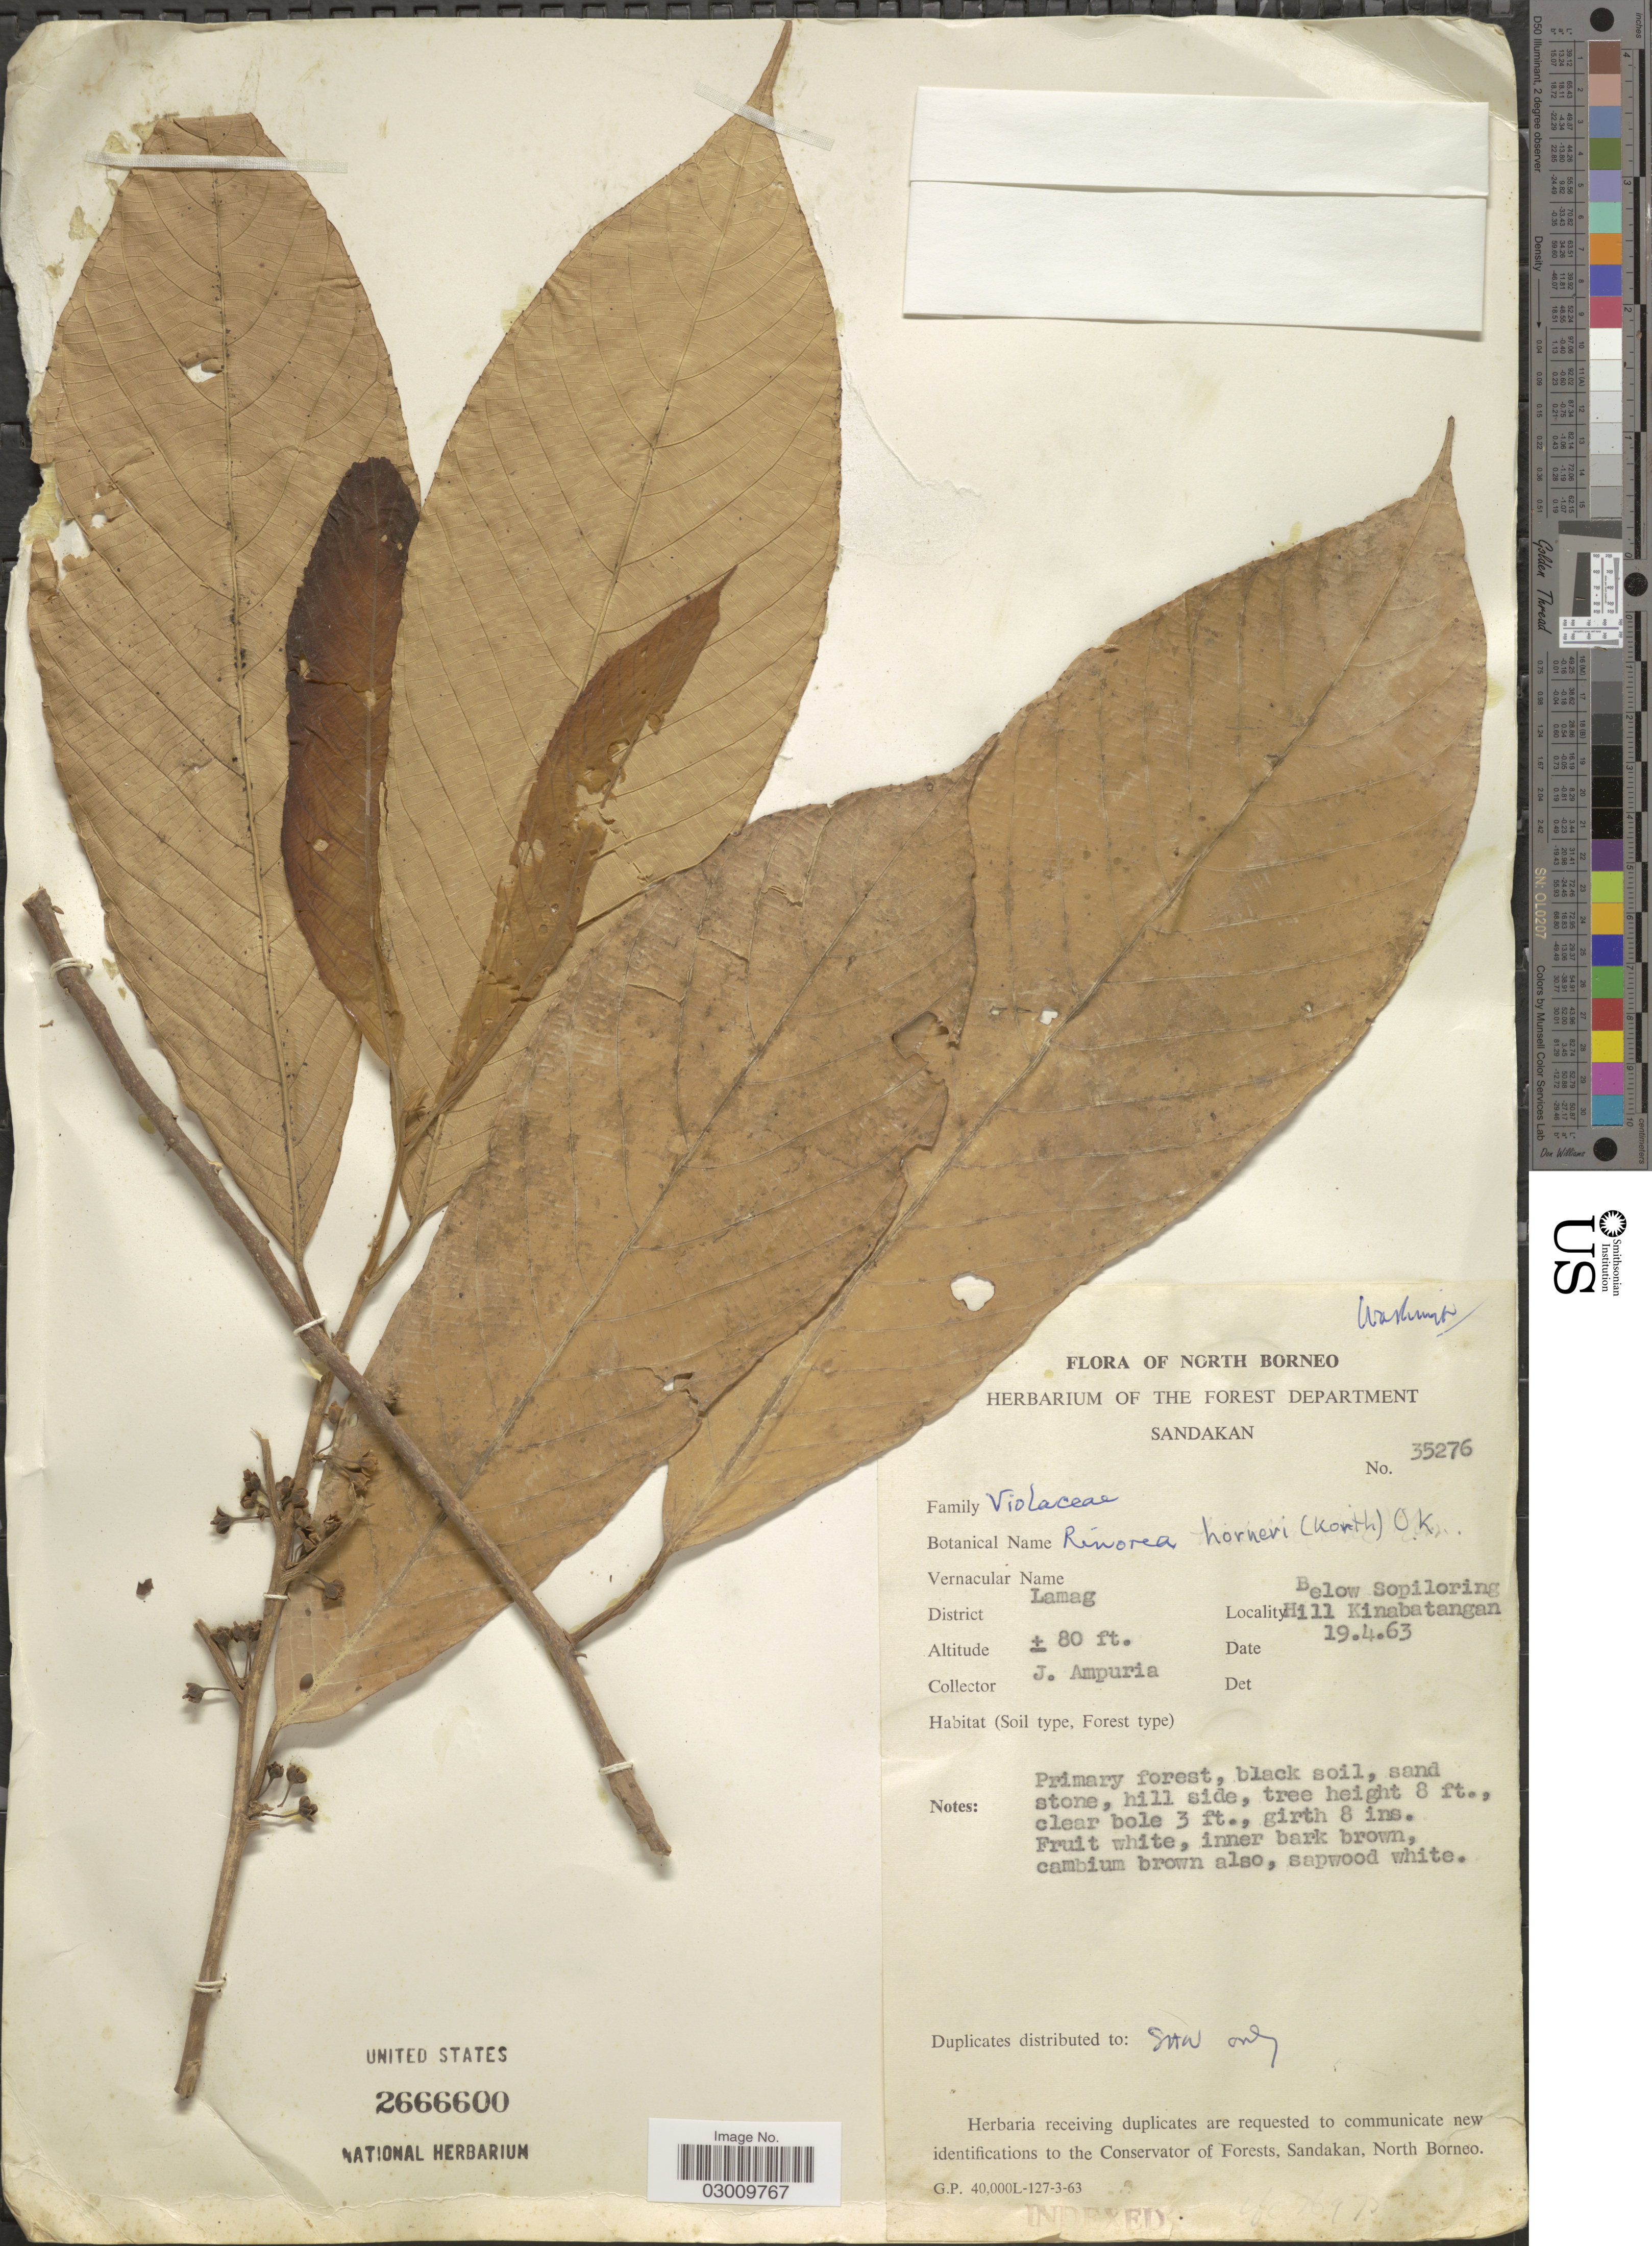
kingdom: Plantae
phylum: Tracheophyta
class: Magnoliopsida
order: Malpighiales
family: Violaceae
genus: Rinorea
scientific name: Rinorea horneri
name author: (Korth.) Kuntze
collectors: J. Ampuria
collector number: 35276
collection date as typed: Transcribed d/m/y: 19/4/63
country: Malaysia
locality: North Borneo. District Lamag. Below Sopiloring Hill Kinabatangan.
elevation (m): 24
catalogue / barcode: US 2666600